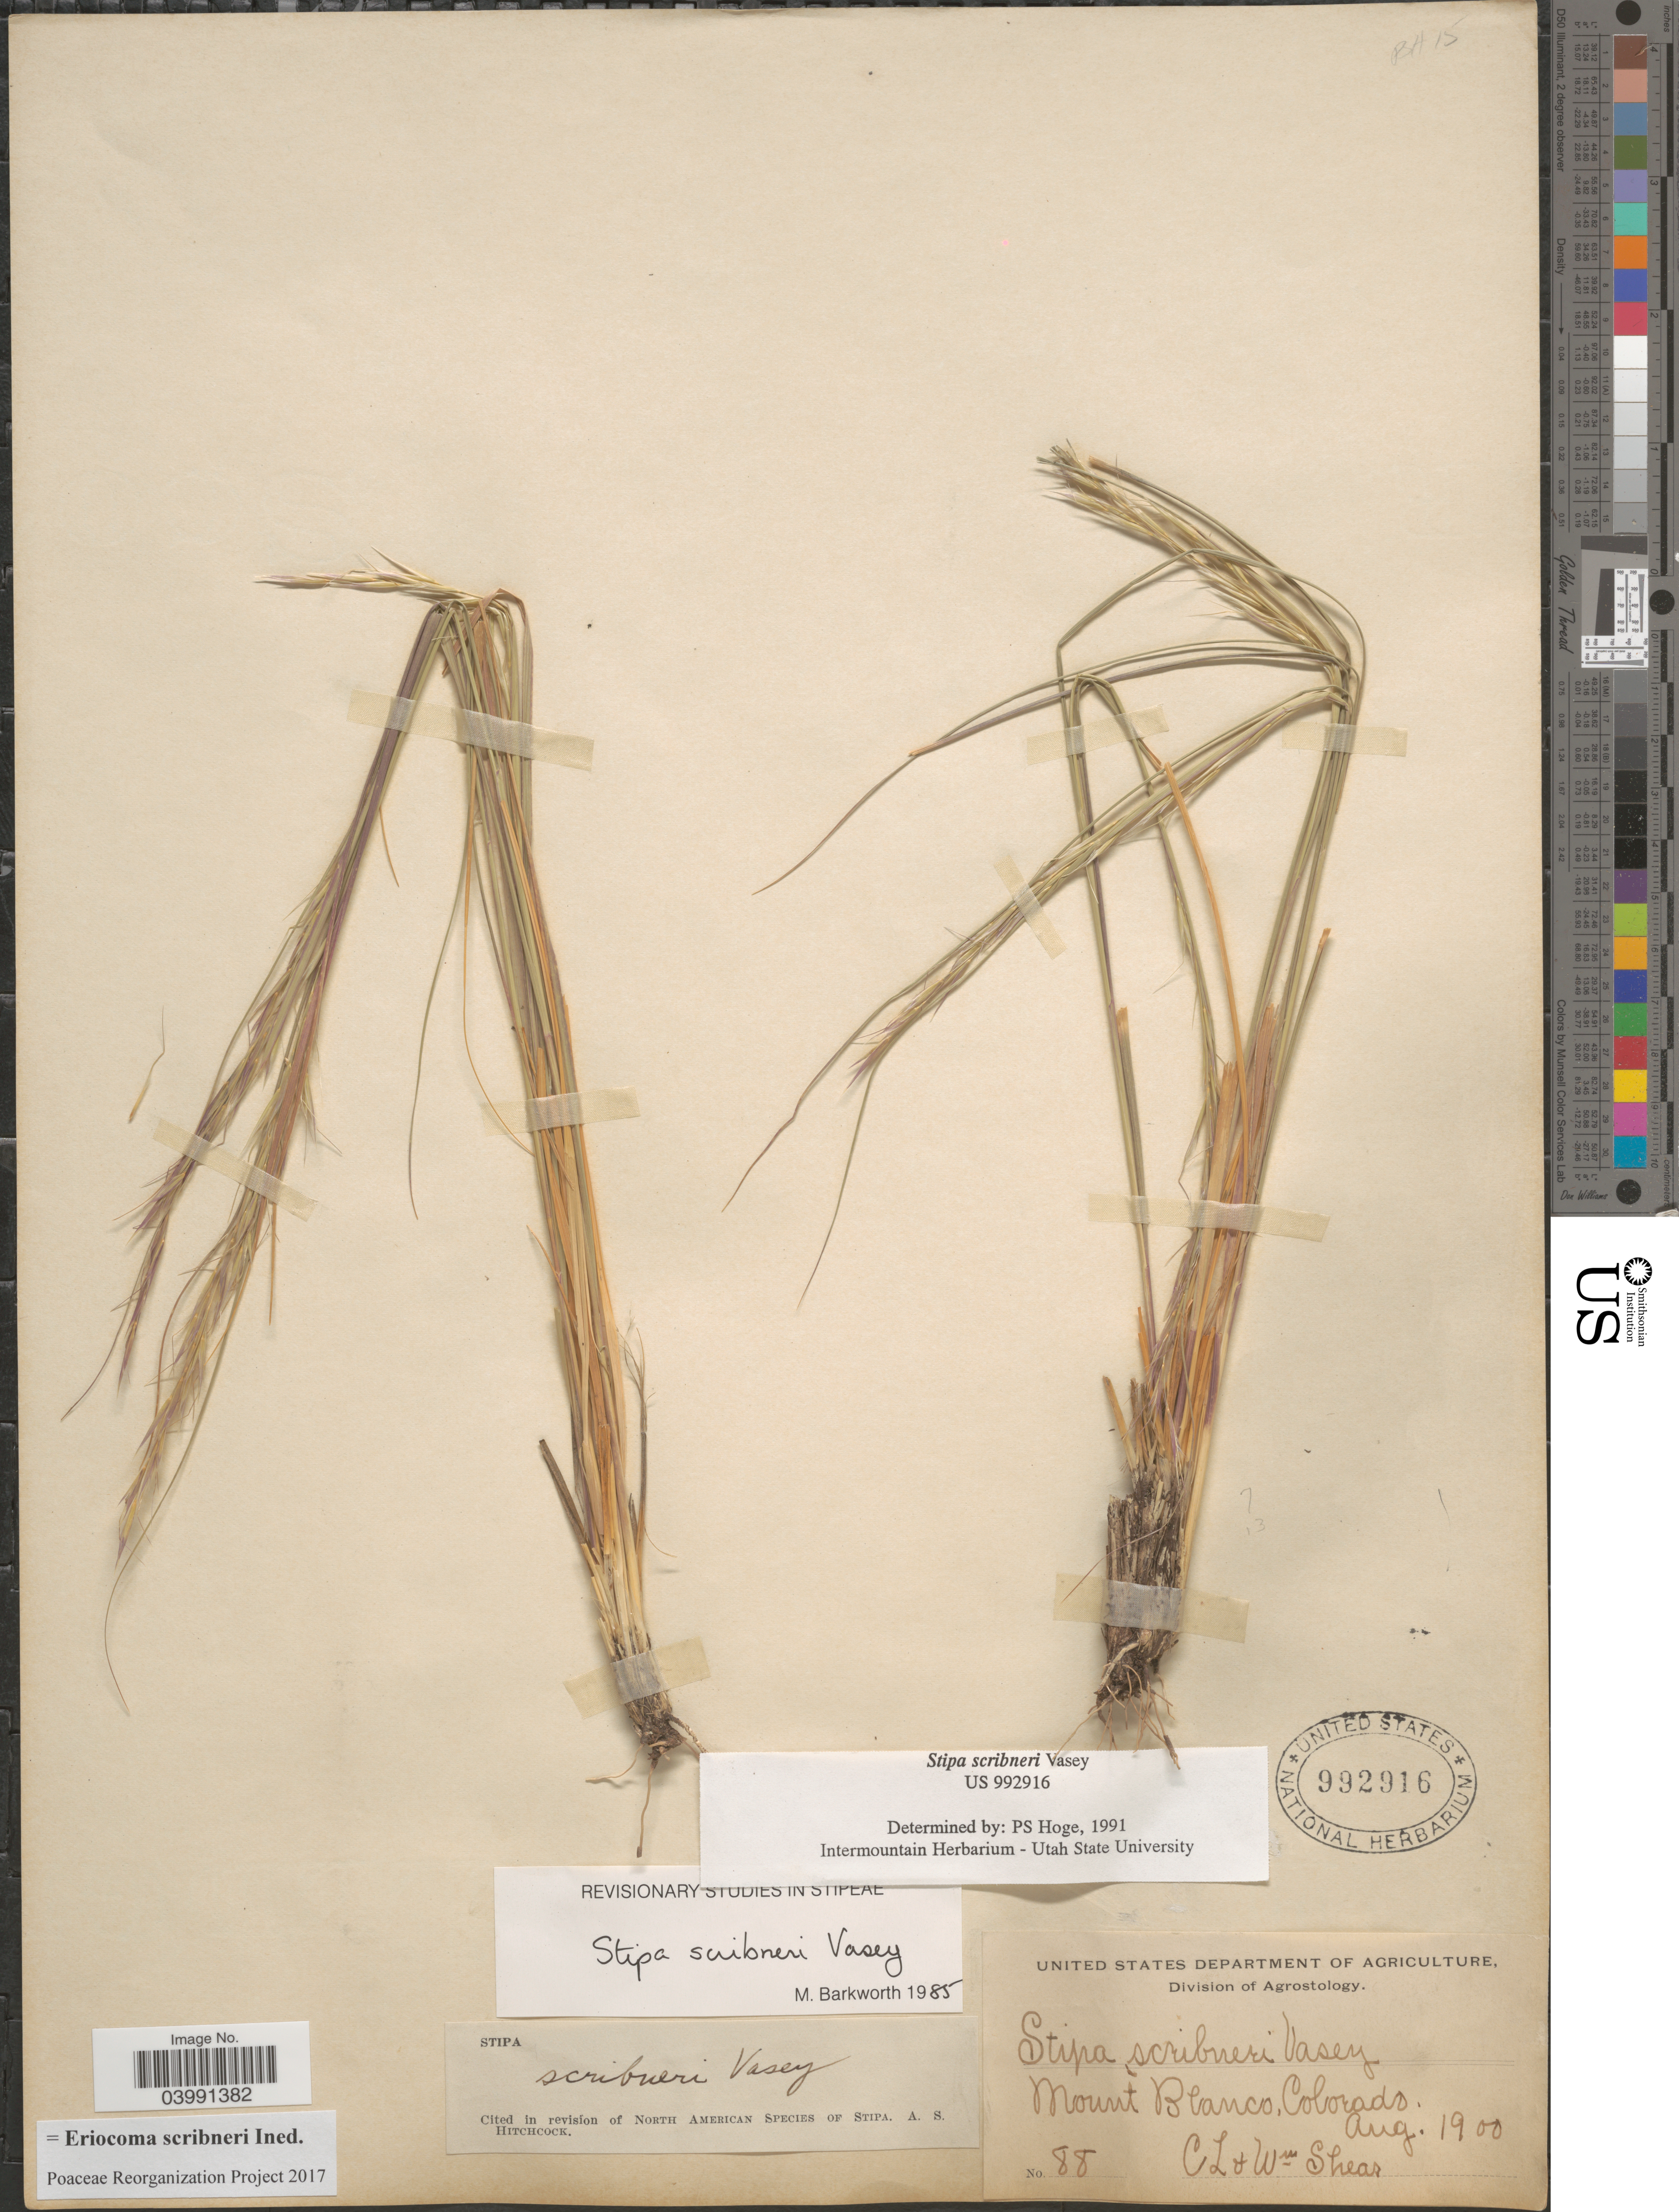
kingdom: Plantae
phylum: Tracheophyta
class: Liliopsida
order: Poales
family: Poaceae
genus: Eriocoma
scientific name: Eriocoma scribneri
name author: (Vasey) Romasch.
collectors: C. L. Shear & W. Shear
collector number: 88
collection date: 1900-08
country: United States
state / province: Colorado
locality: Mount Blanco.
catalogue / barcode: US 992916